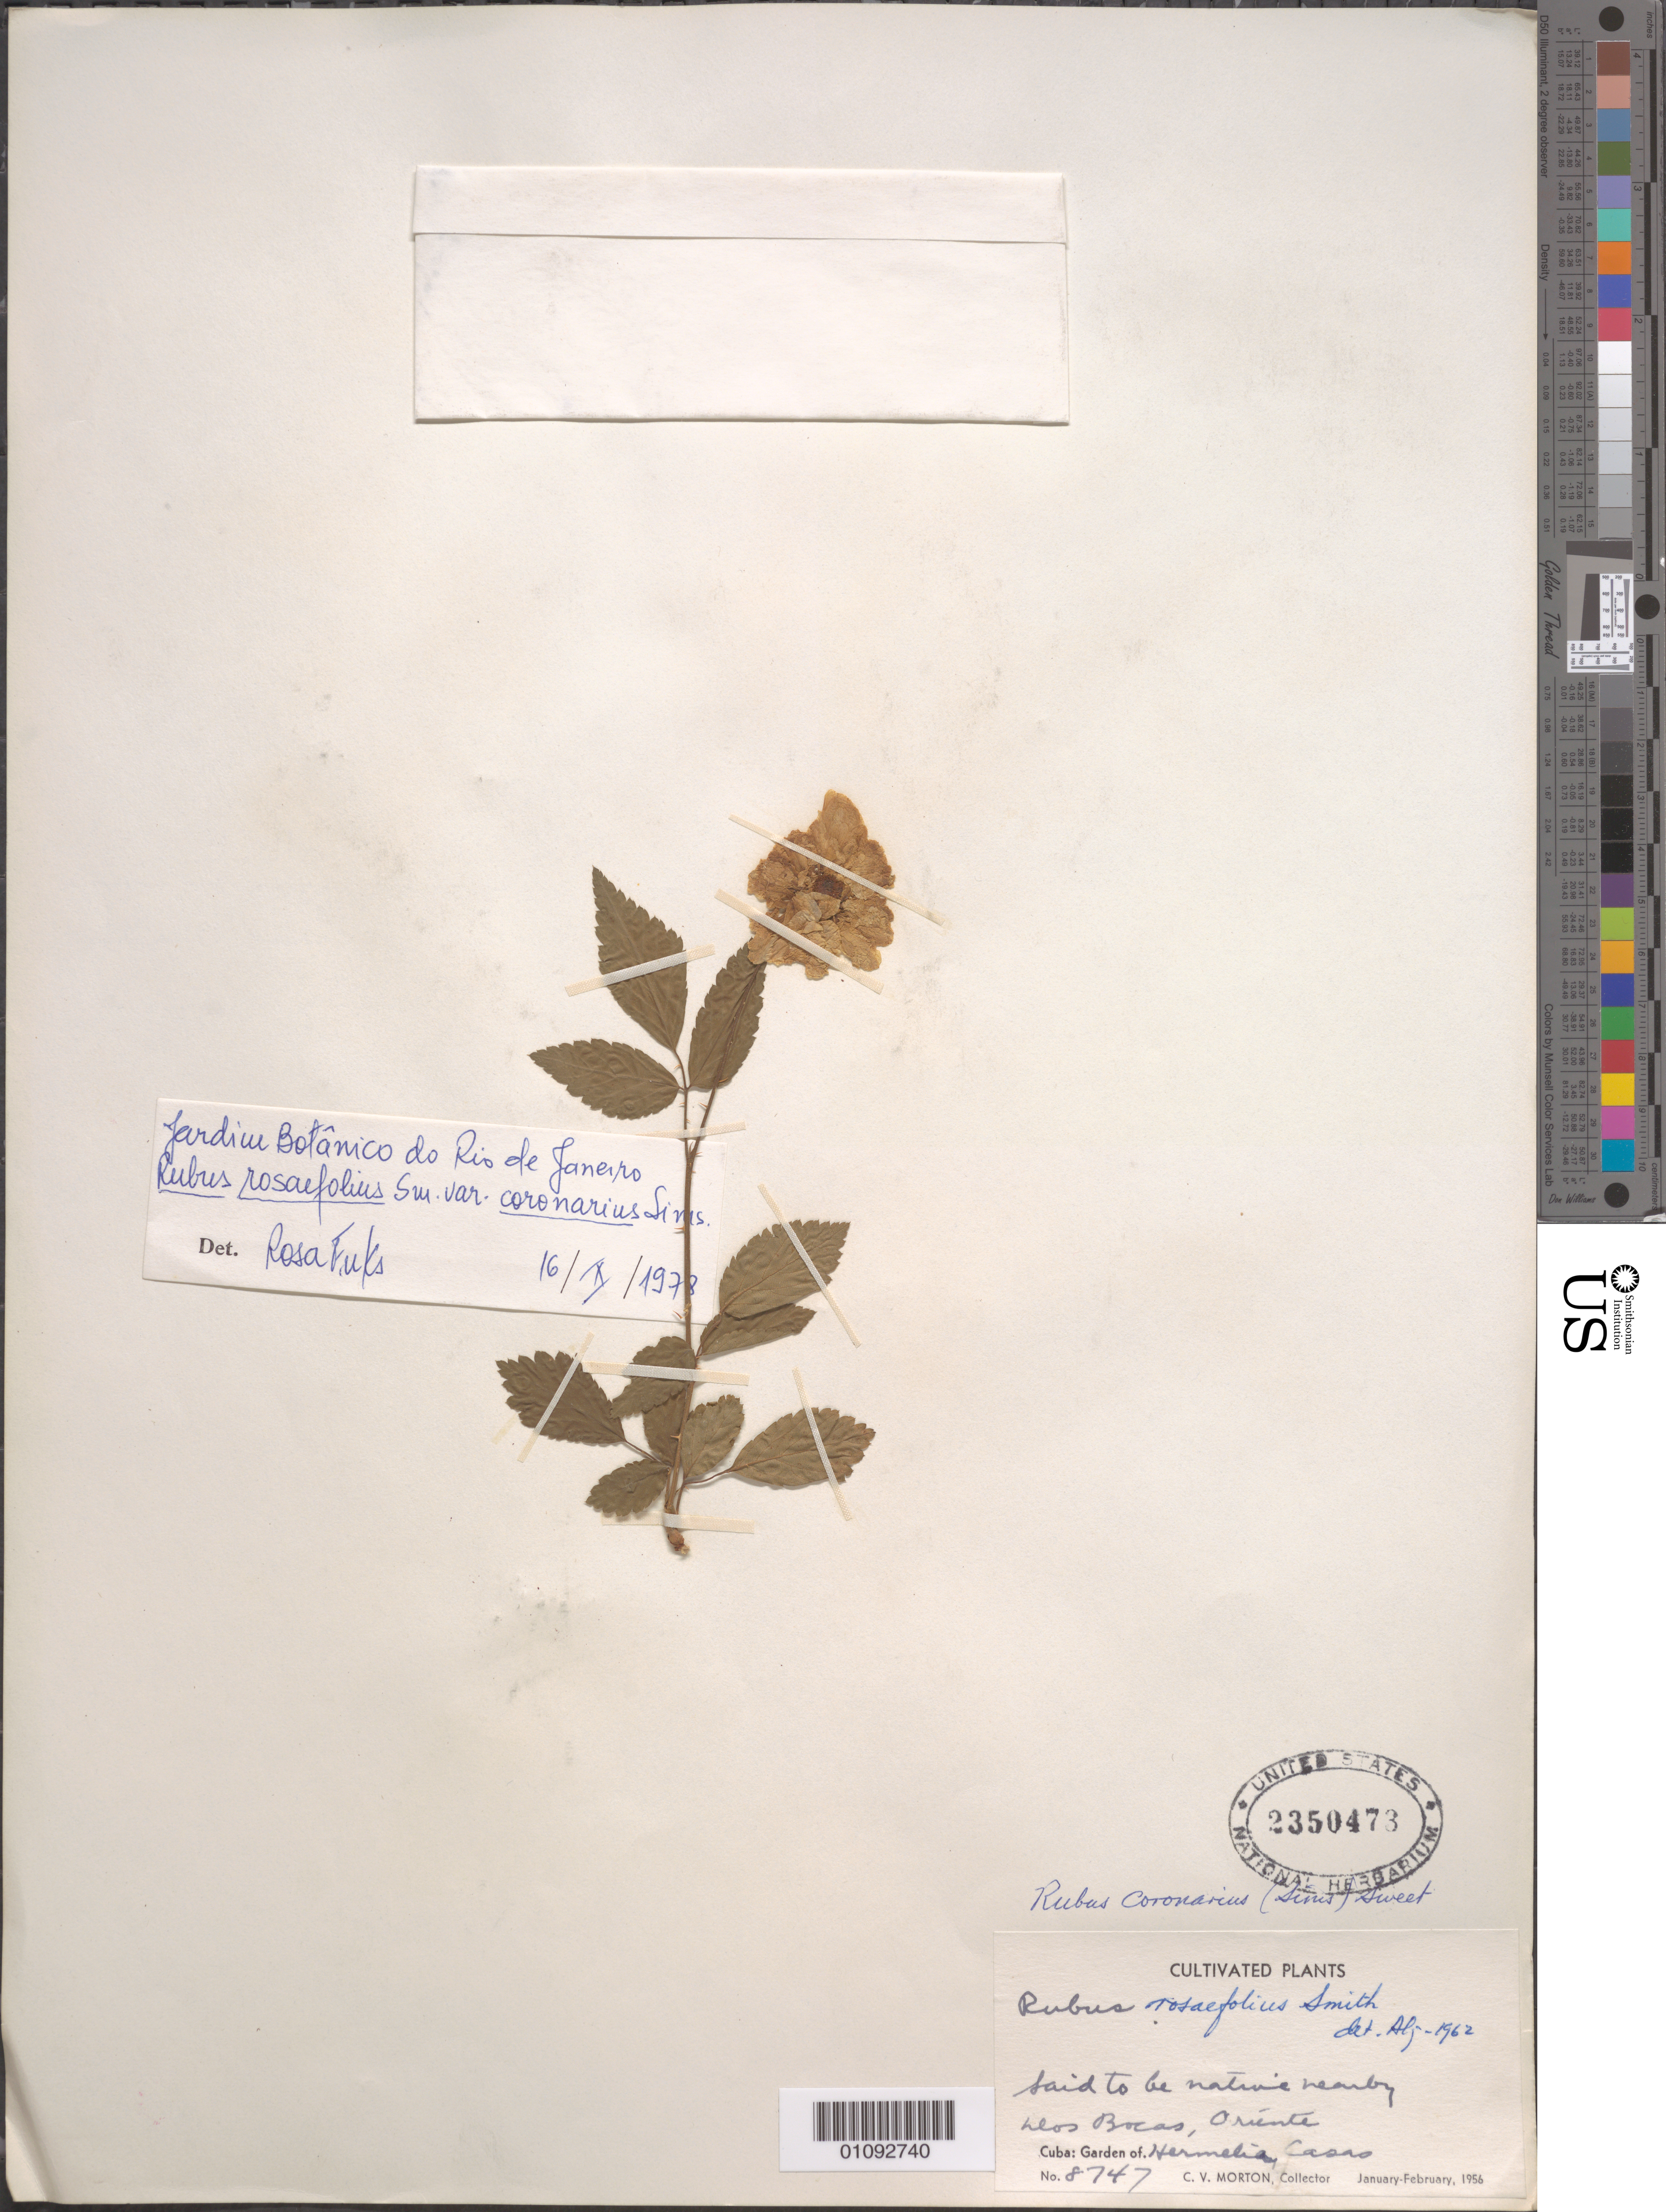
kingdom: Plantae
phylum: Tracheophyta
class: Magnoliopsida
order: Rosales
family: Rosaceae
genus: Rubus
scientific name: Rubus rosifolius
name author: Sm.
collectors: C. V. Morton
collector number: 8747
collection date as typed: Jan 1956 to Feb 1956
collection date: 1956-01/1956-02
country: Cuba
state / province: Holguín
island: Cuba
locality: Near Bocas, Oriente Garden of Hernelia(?) Casas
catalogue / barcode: US 2350473